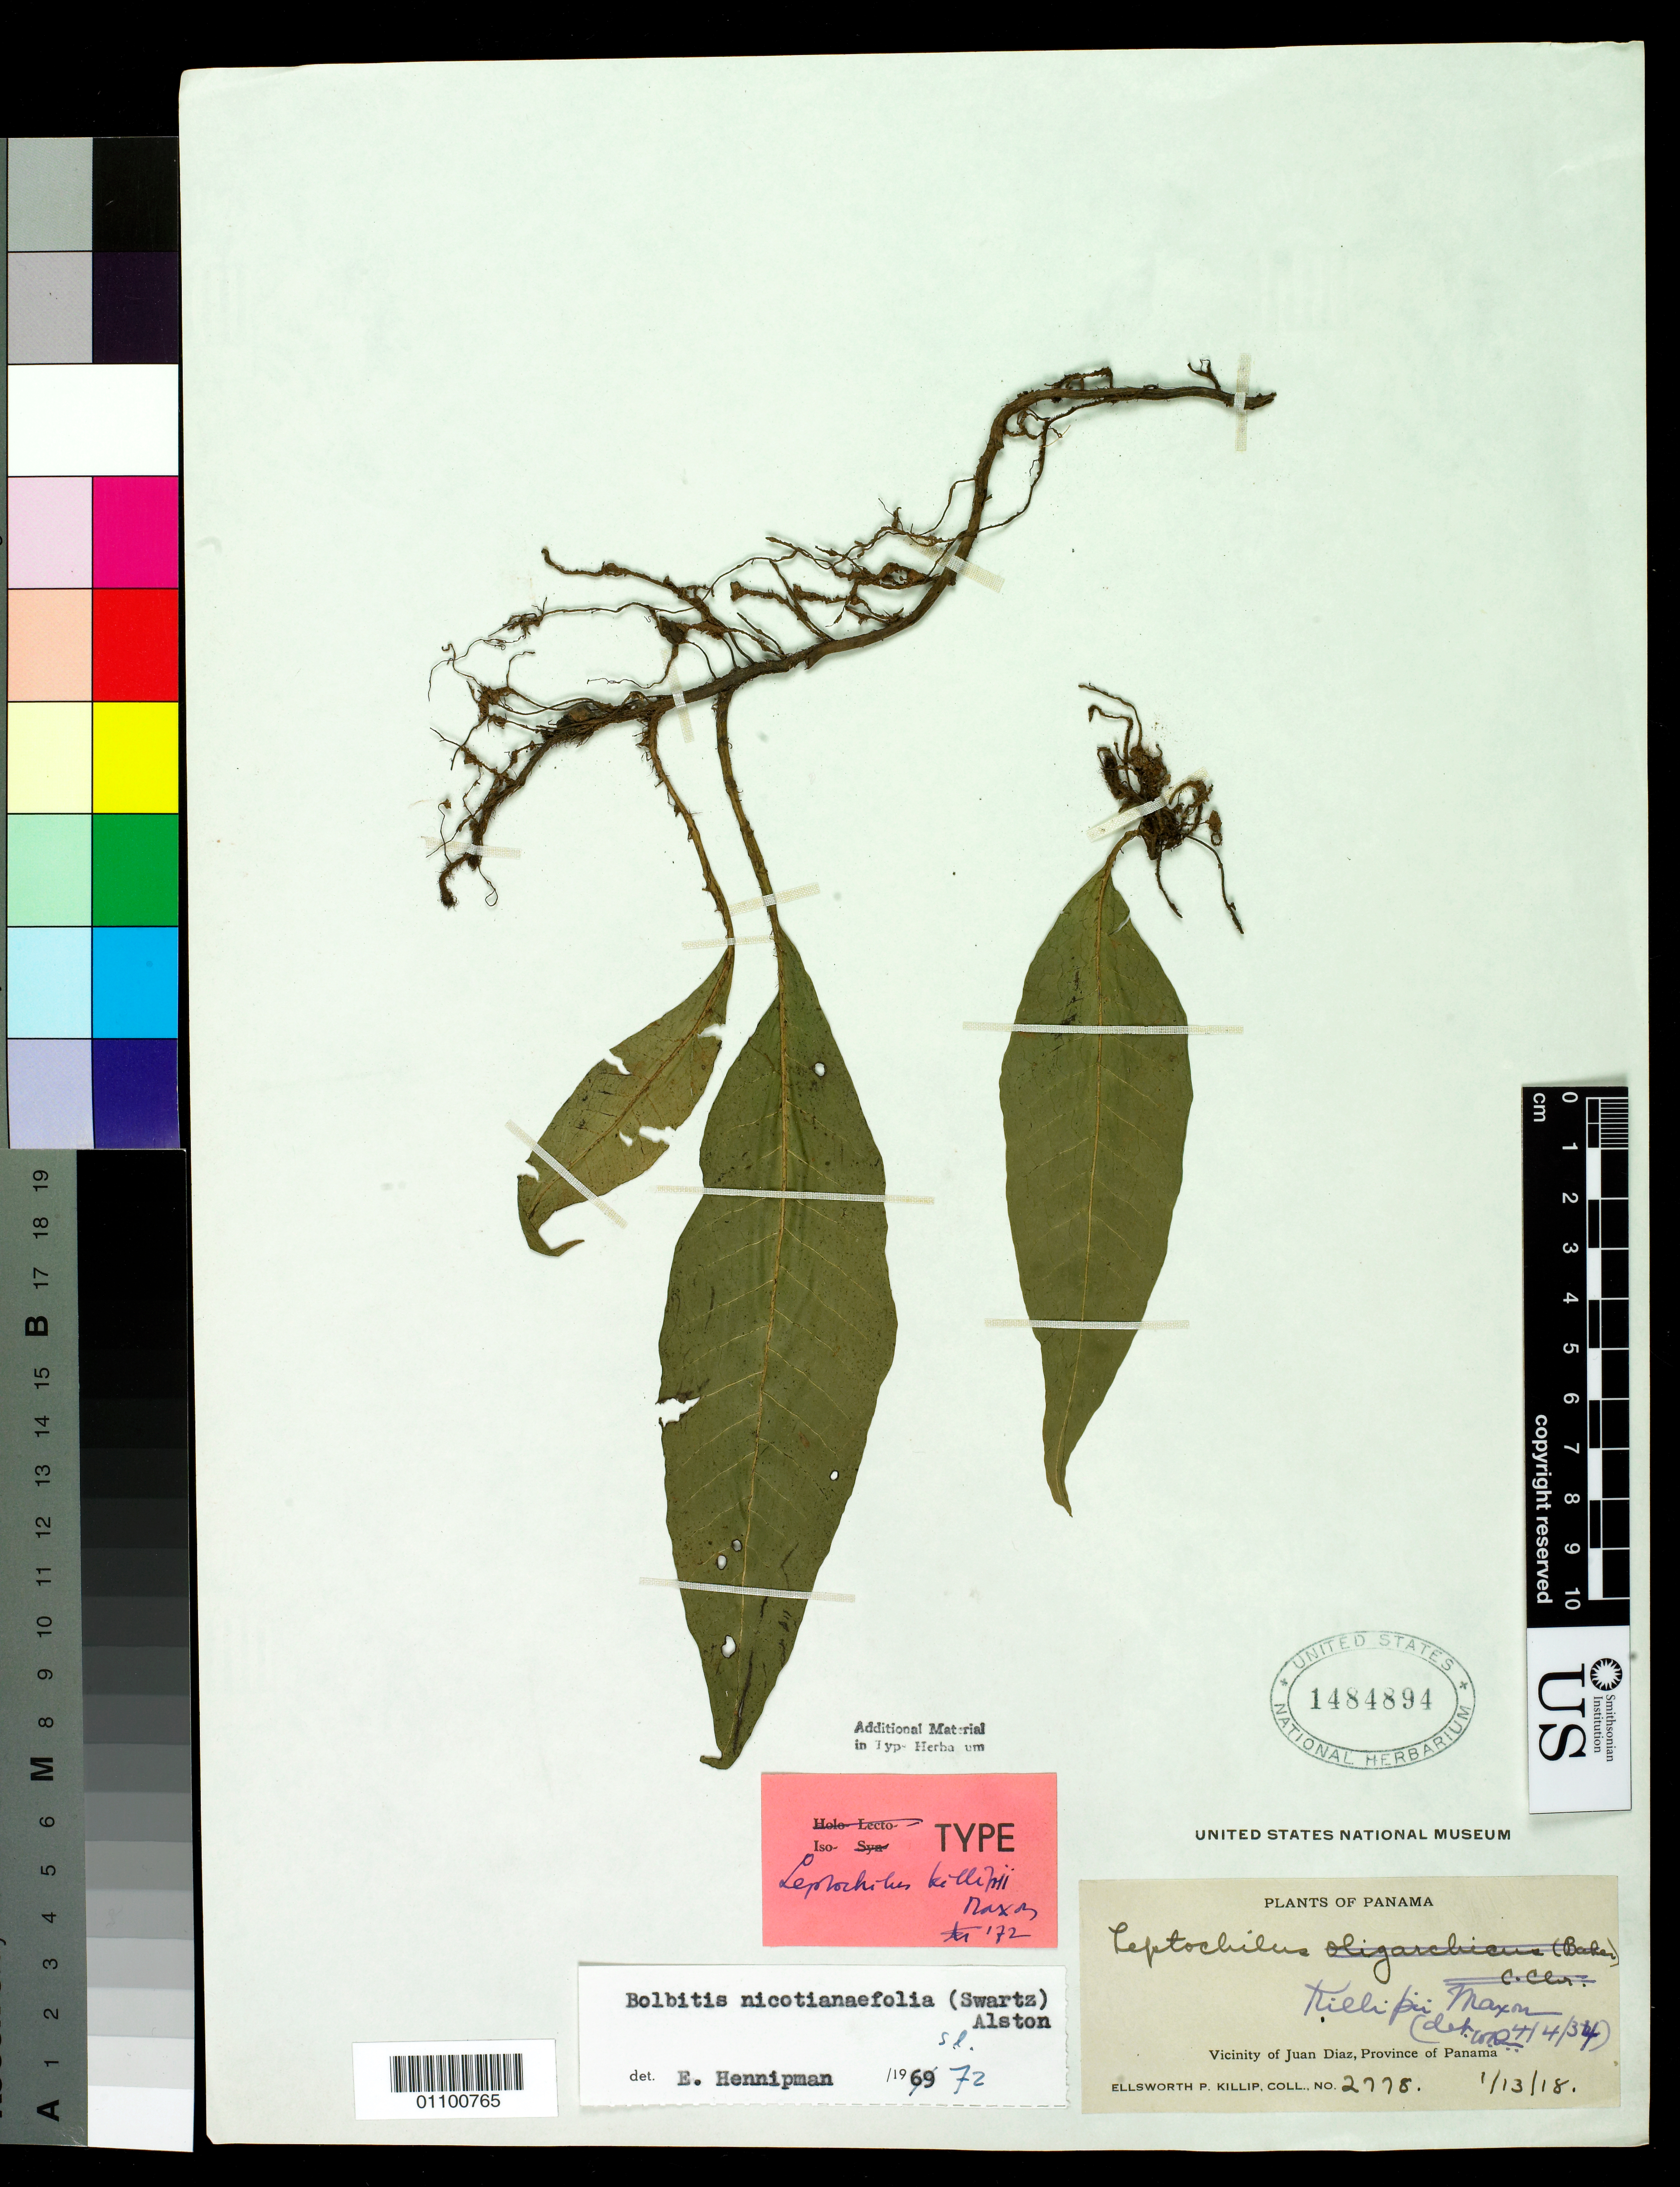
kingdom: Plantae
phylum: Tracheophyta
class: Polypodiopsida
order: Polypodiales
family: Polypodiaceae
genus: Leptochilus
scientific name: Leptochilus killipii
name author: Maxon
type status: Isotype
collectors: E. P. Killip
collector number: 2778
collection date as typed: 13 Jan 1918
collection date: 1918-01-13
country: Panama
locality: Near Juan Diaz River.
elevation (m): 75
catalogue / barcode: US 1484894